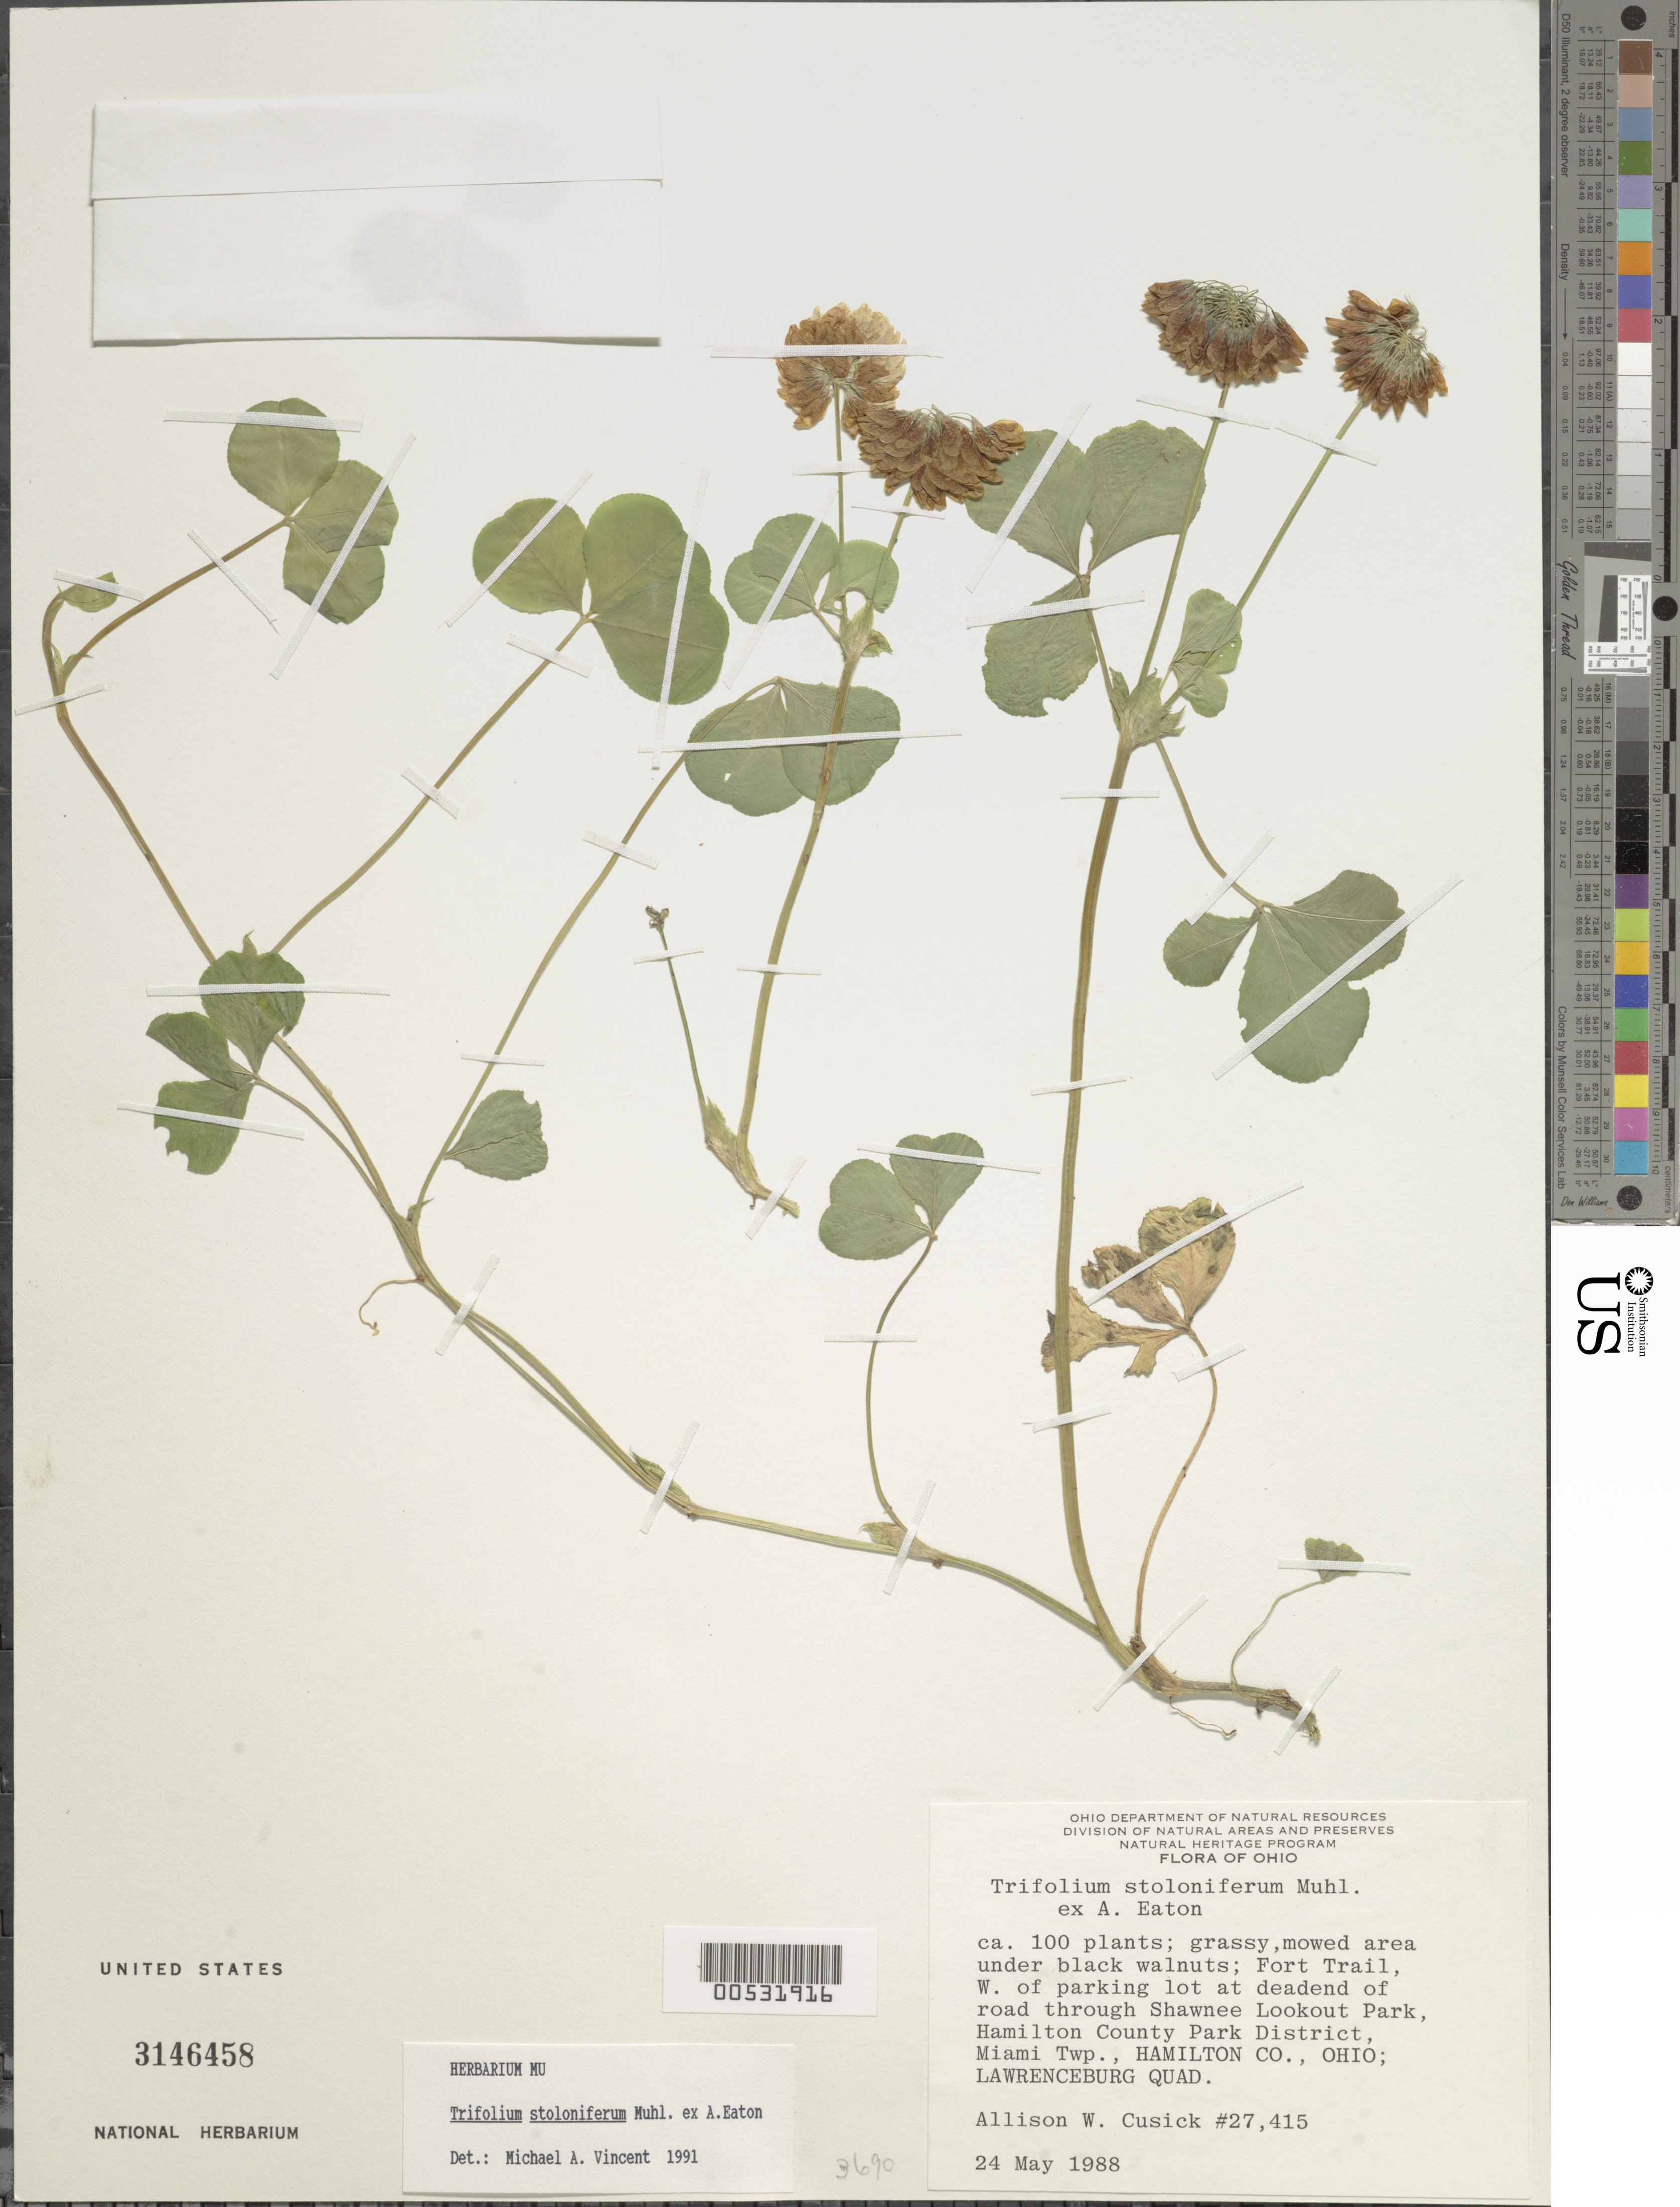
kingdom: Plantae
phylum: Tracheophyta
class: Magnoliopsida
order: Fabales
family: Fabaceae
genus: Trifolium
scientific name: Trifolium stoloniferum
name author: Muhl. ex Eaton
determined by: Vincent, M.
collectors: A. Cusick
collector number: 27415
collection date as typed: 24 May 1988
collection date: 1988-05-24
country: United States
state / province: Ohio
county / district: Hamilton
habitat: Grassy, mowed area under black walnuts.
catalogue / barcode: US 3146458